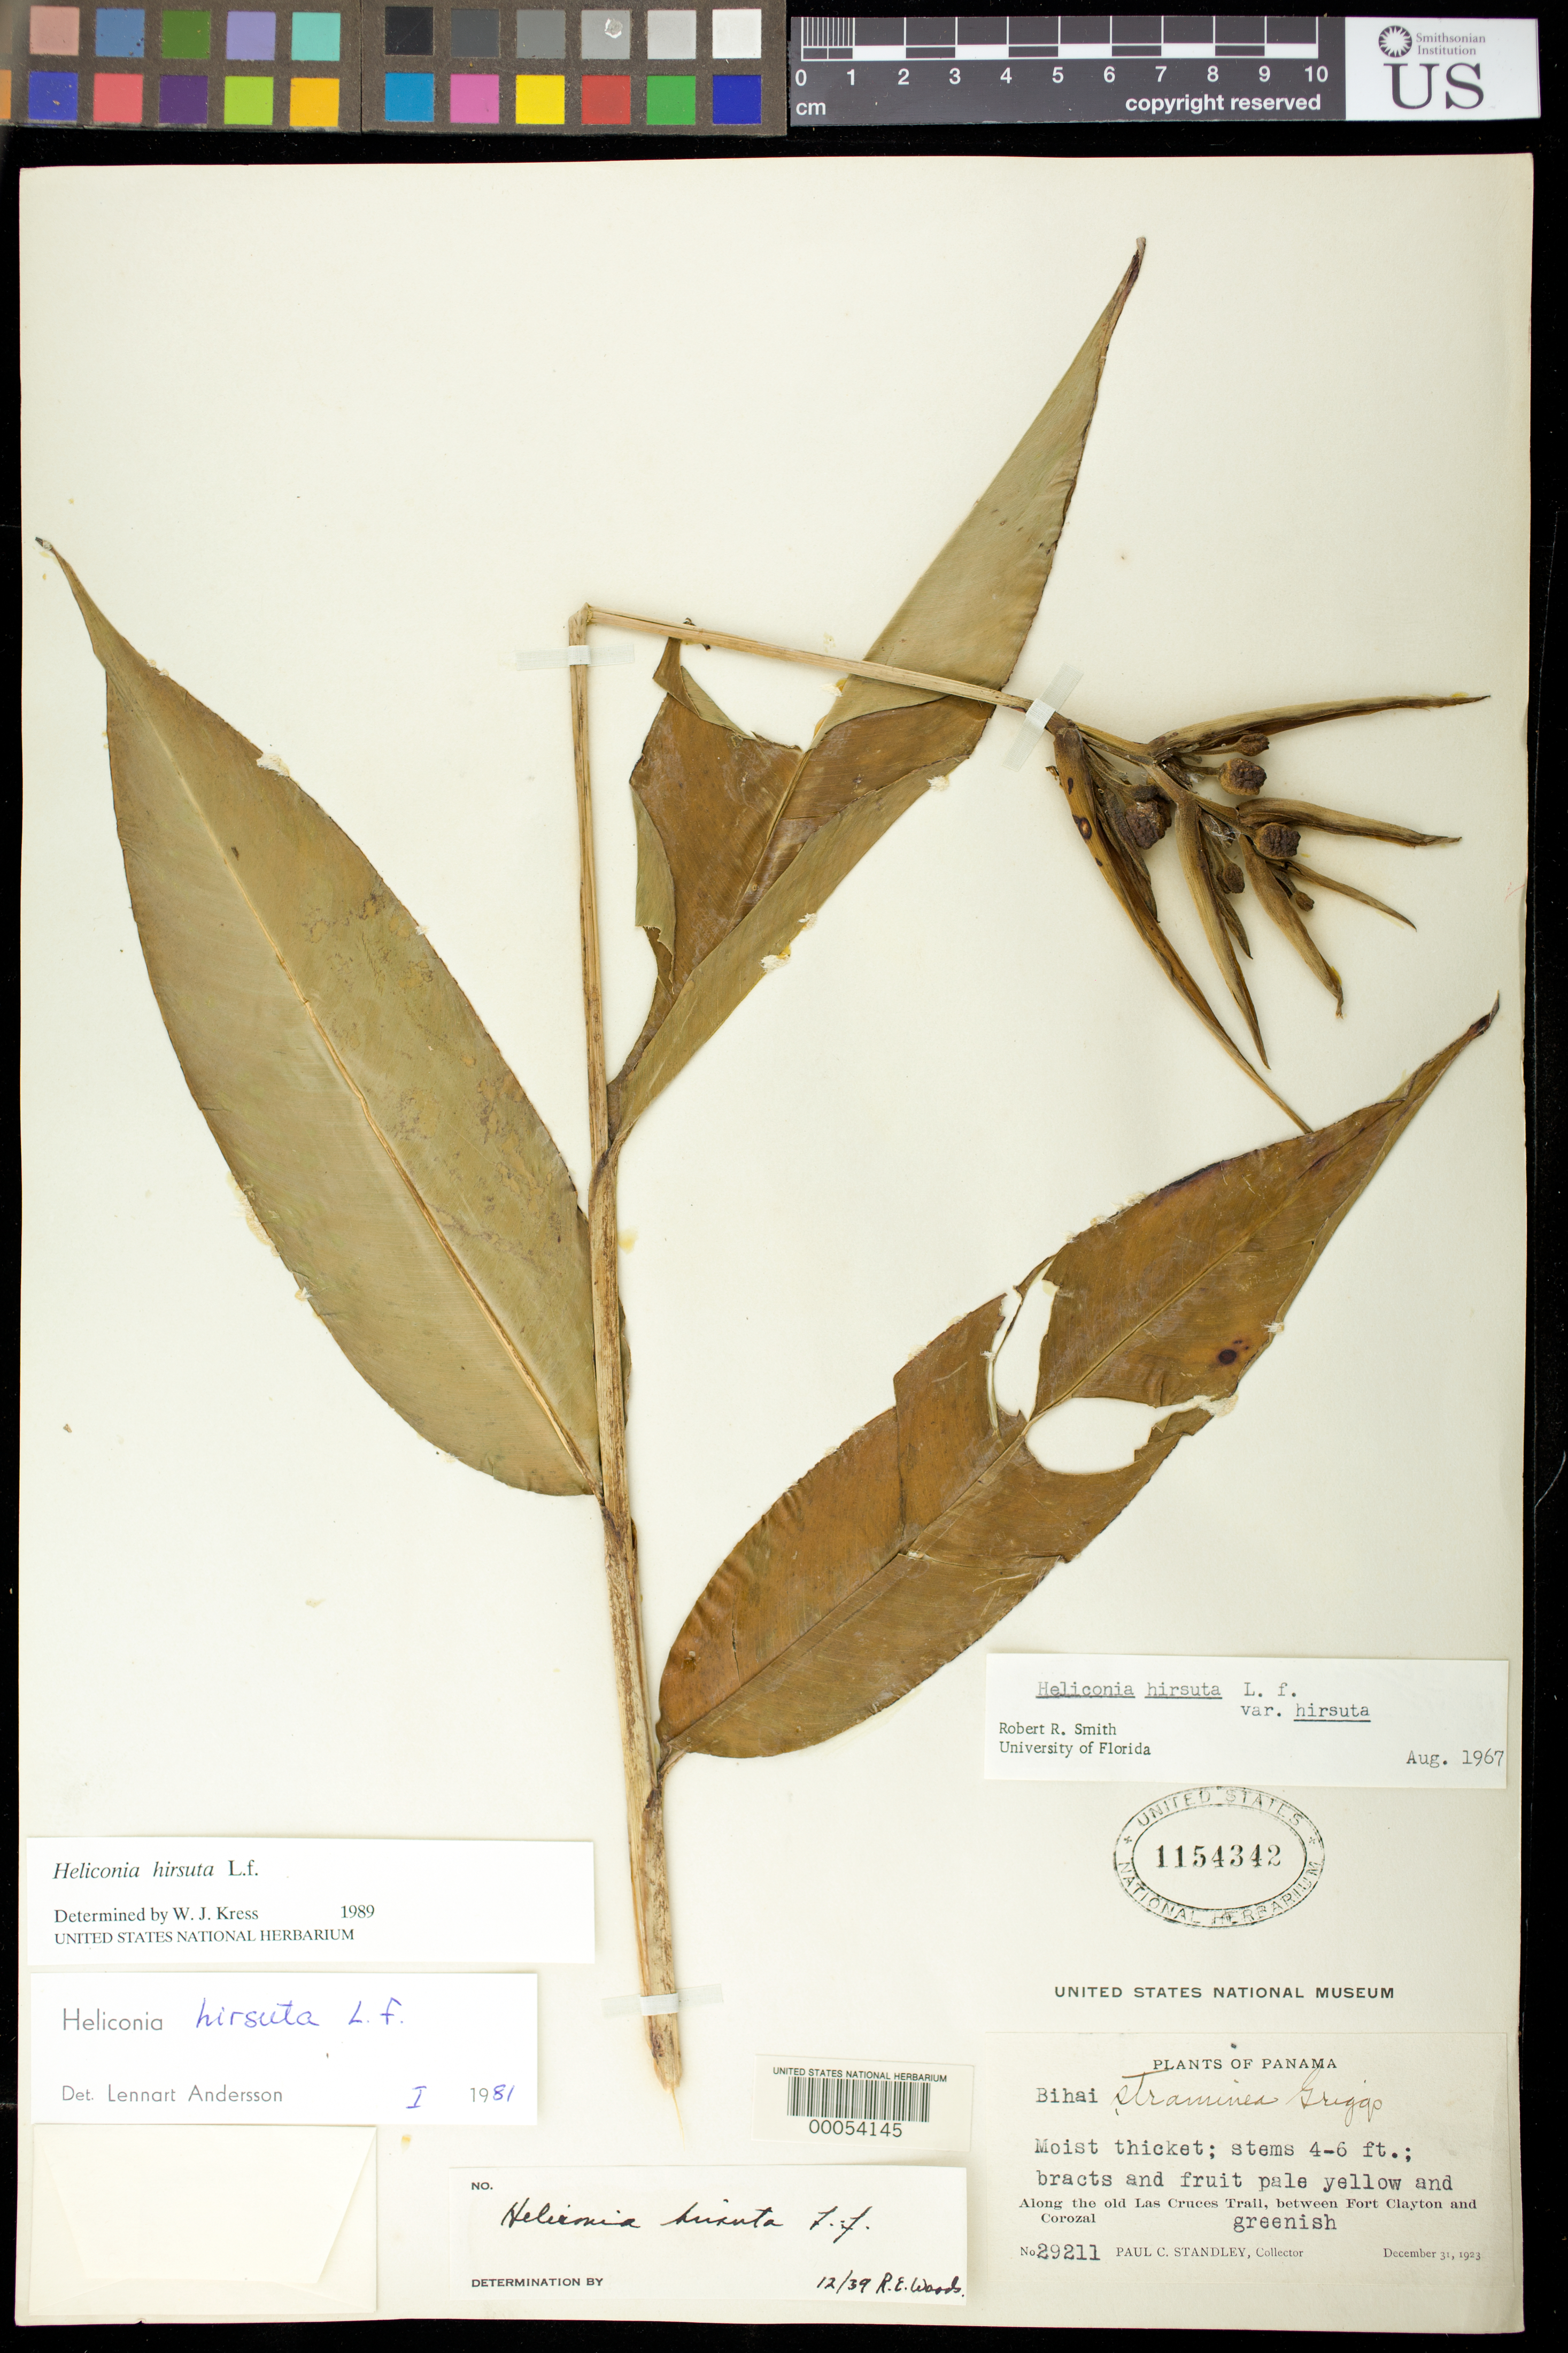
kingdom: Plantae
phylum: Tracheophyta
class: Liliopsida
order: Zingiberales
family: Heliconiaceae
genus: Heliconia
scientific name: Heliconia hirsuta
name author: L. f.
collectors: P. C. Standley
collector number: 29211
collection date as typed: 31 Dec 1923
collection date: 1923-12-31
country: Panama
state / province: Panamá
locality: Along the old Las Cruces Trail, between Fort Clayton and Corozal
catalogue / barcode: US 1154342